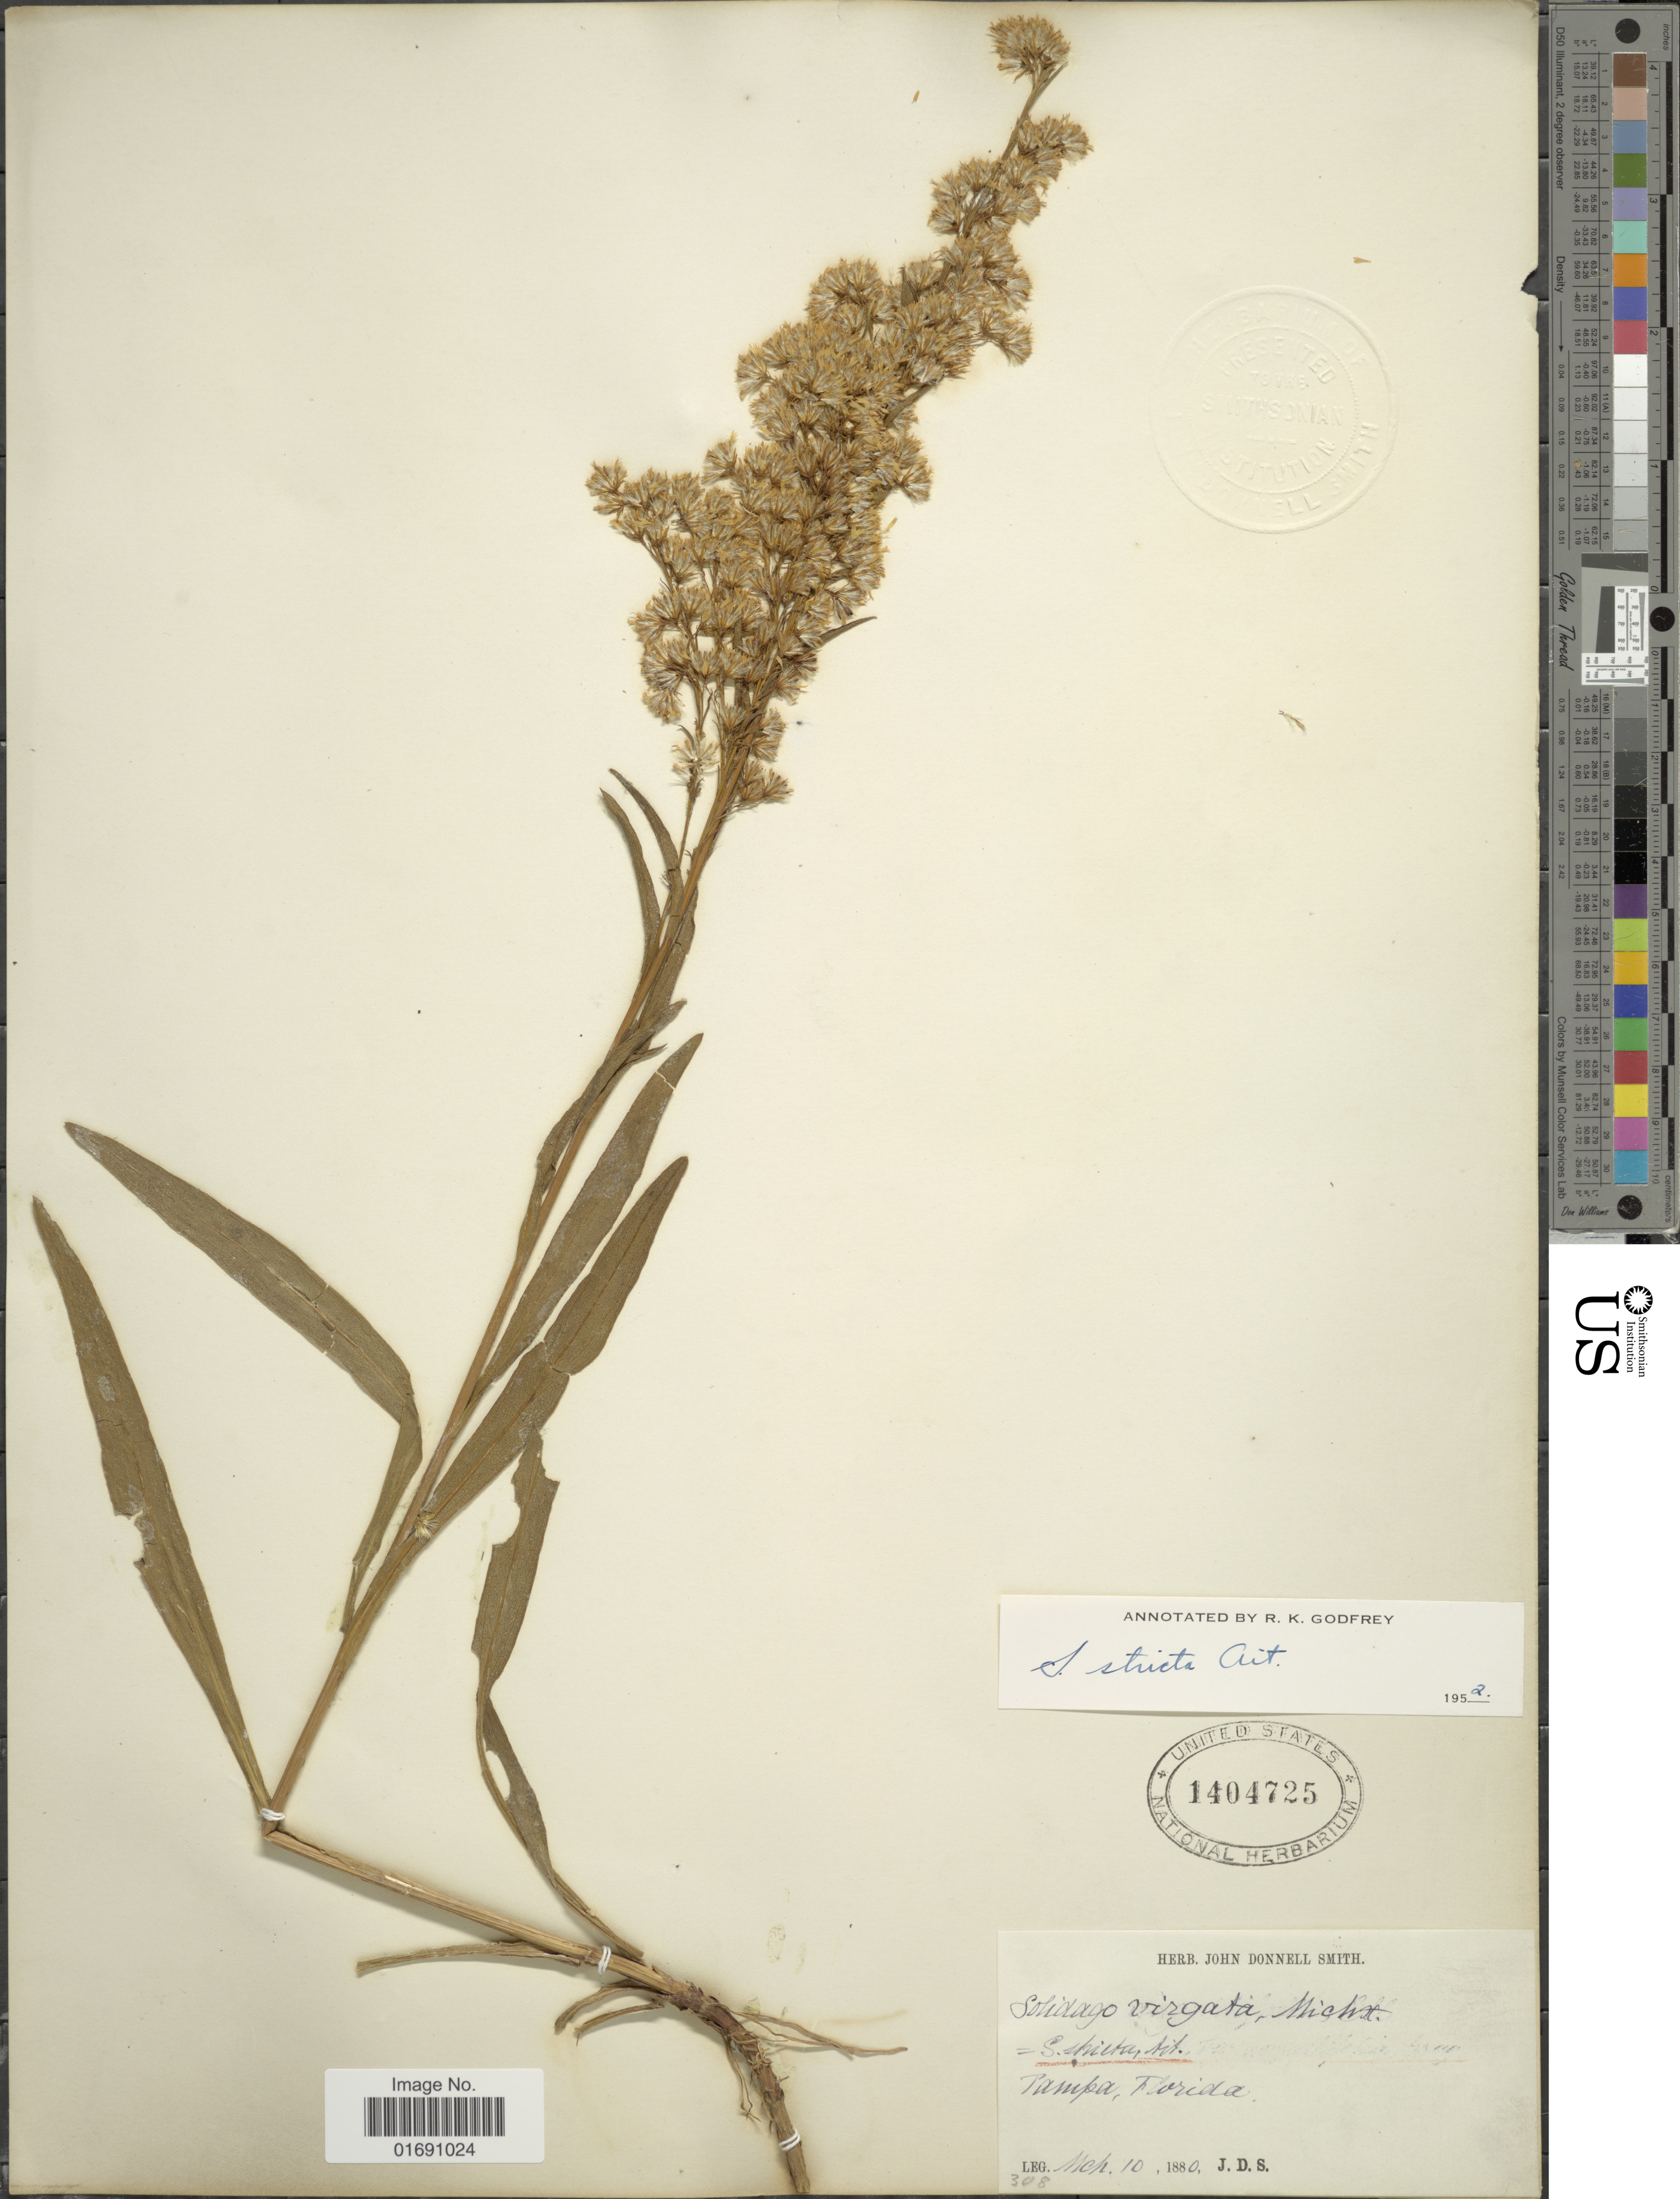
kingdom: Plantae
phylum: Tracheophyta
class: Magnoliopsida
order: Asterales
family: Asteraceae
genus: Solidago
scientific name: Solidago stricta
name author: Aiton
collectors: J. Donnell Smith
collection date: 1880-03-10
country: United States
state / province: Florida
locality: Tampa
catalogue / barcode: US 1404725